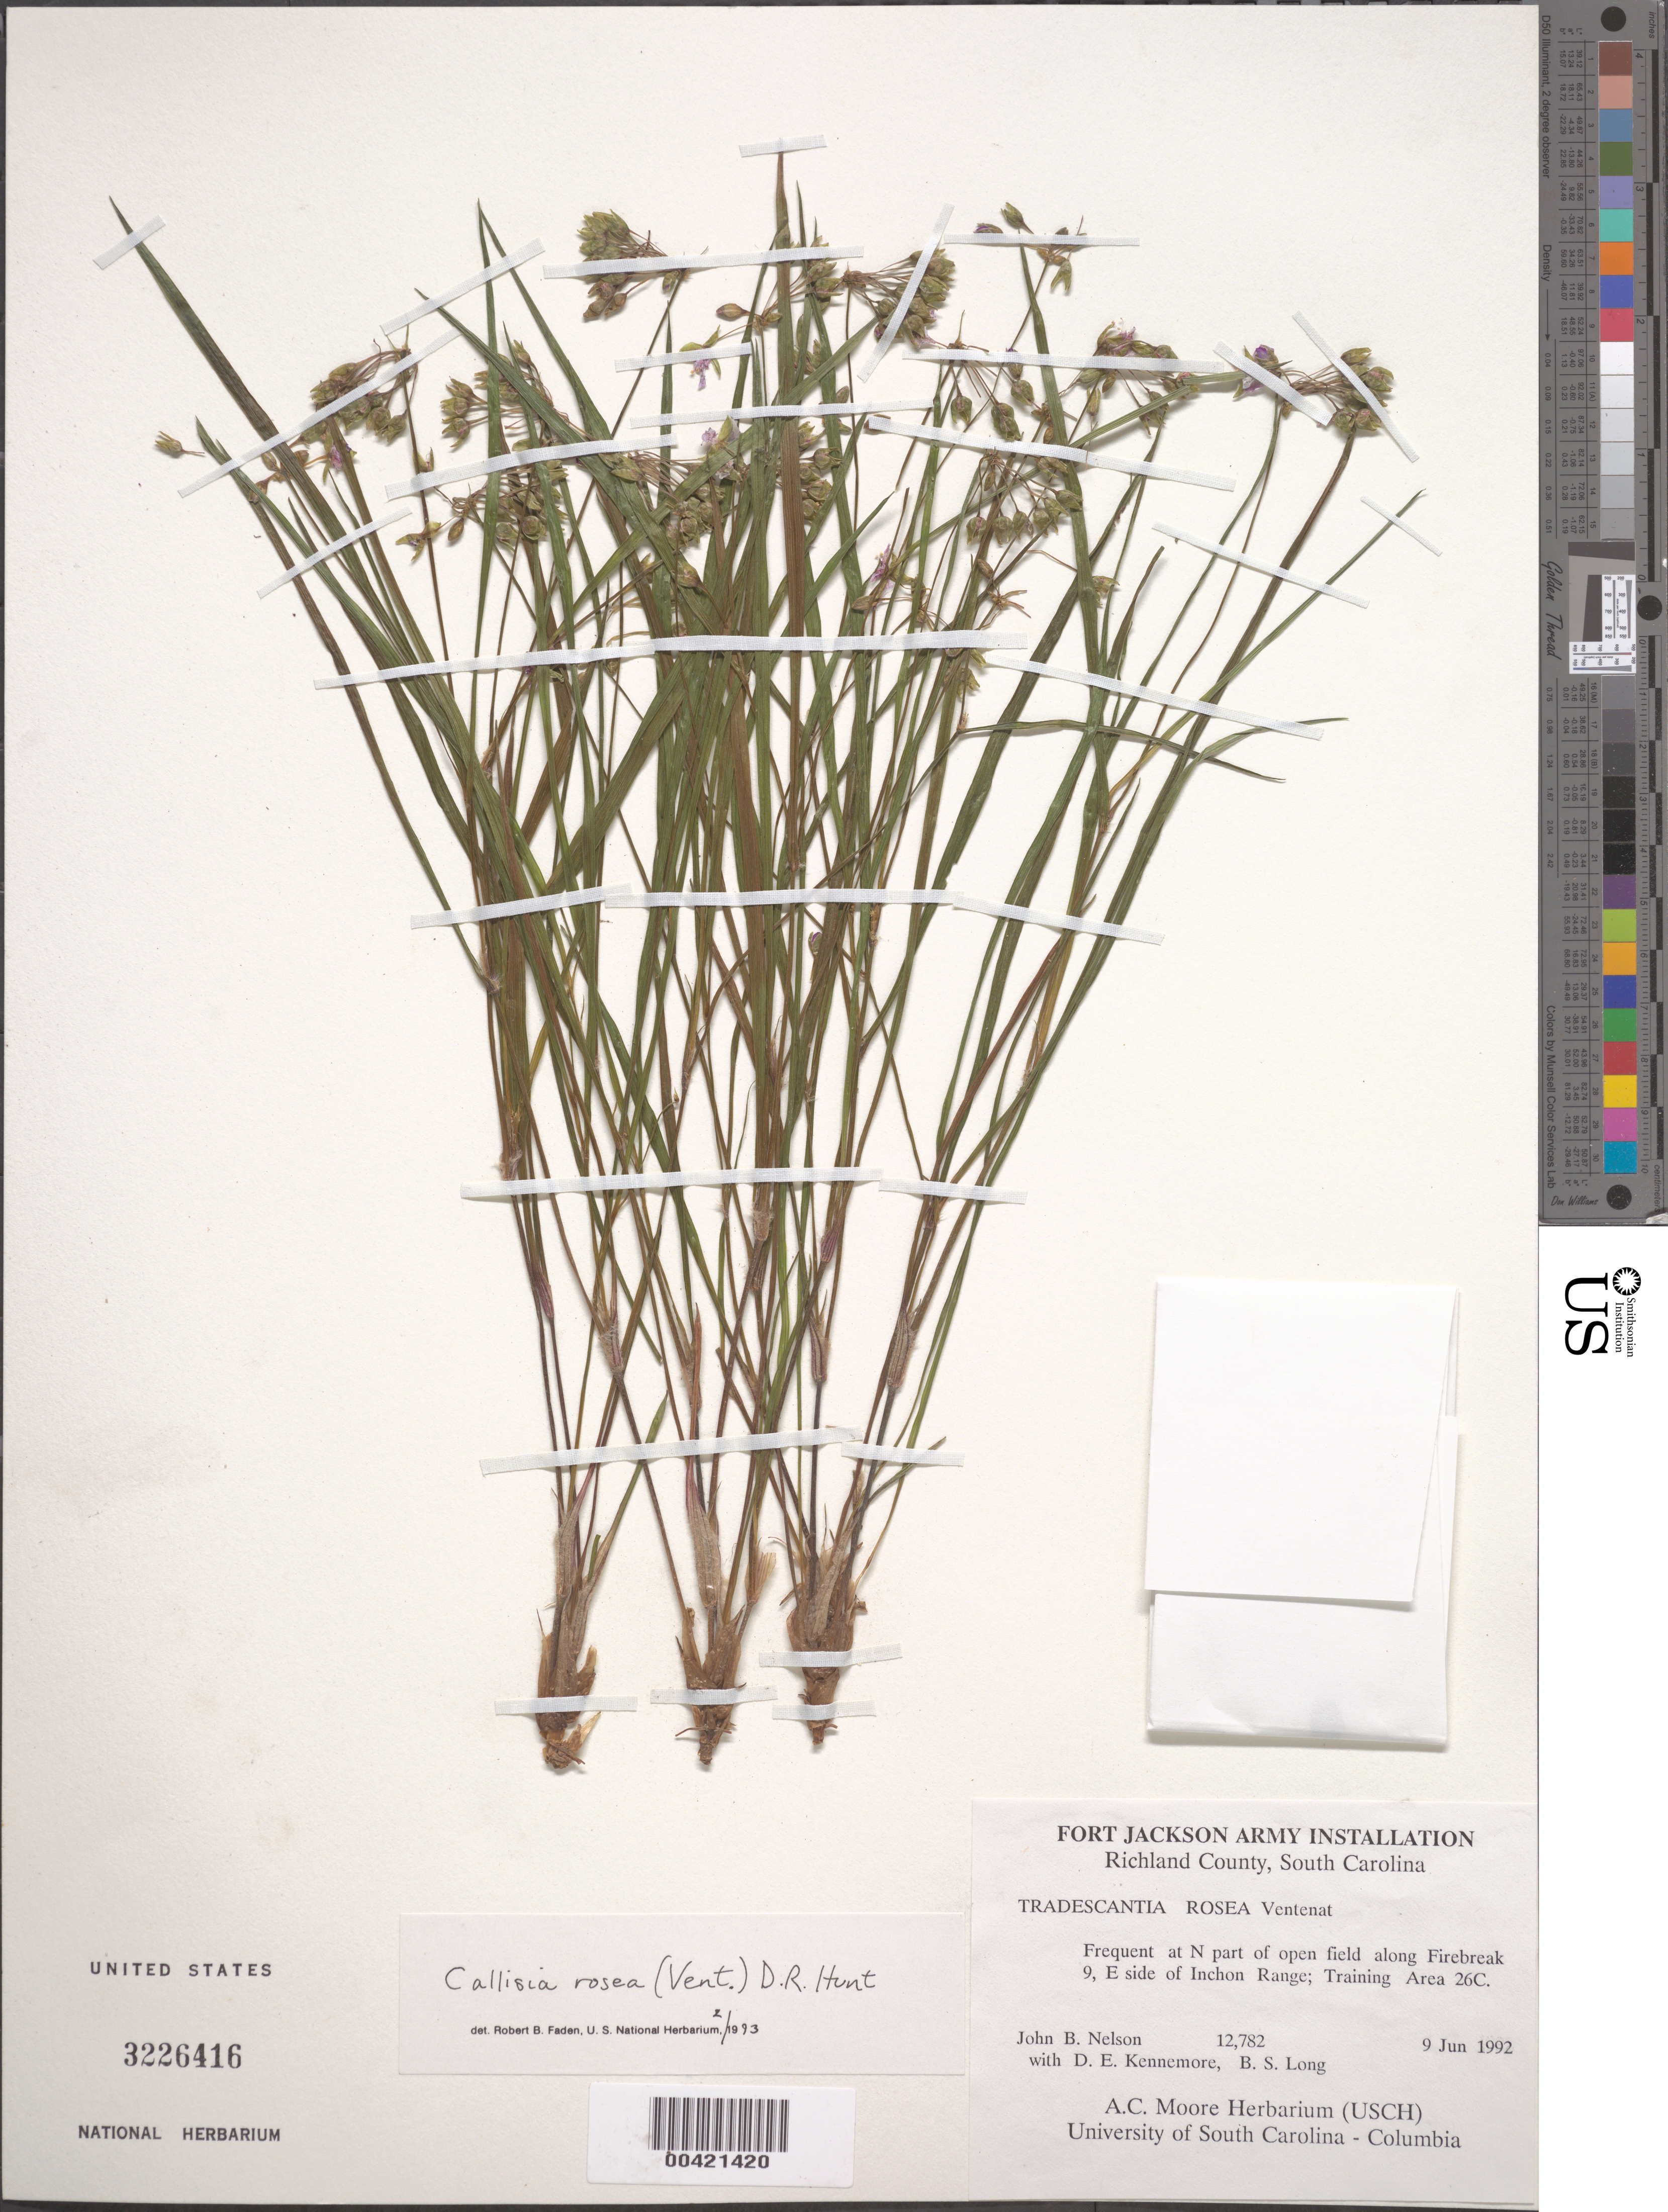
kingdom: Plantae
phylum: Tracheophyta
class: Liliopsida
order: Commelinales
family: Commelinaceae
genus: Cuthbertia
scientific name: Cuthbertia rosea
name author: (Vent.) Small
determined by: Strong, Mark T., (BOT), Smithsonian Institution - National Museum of Natural History (UNITED STATES)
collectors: J. B. Nelson, D. Kennemore & B. Long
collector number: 12782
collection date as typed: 09 Jun 1992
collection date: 1992-06-09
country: United States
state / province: South Carolina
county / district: Richland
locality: E side of Inchon range, Fort Jackson Army Installation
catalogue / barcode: US 3226416